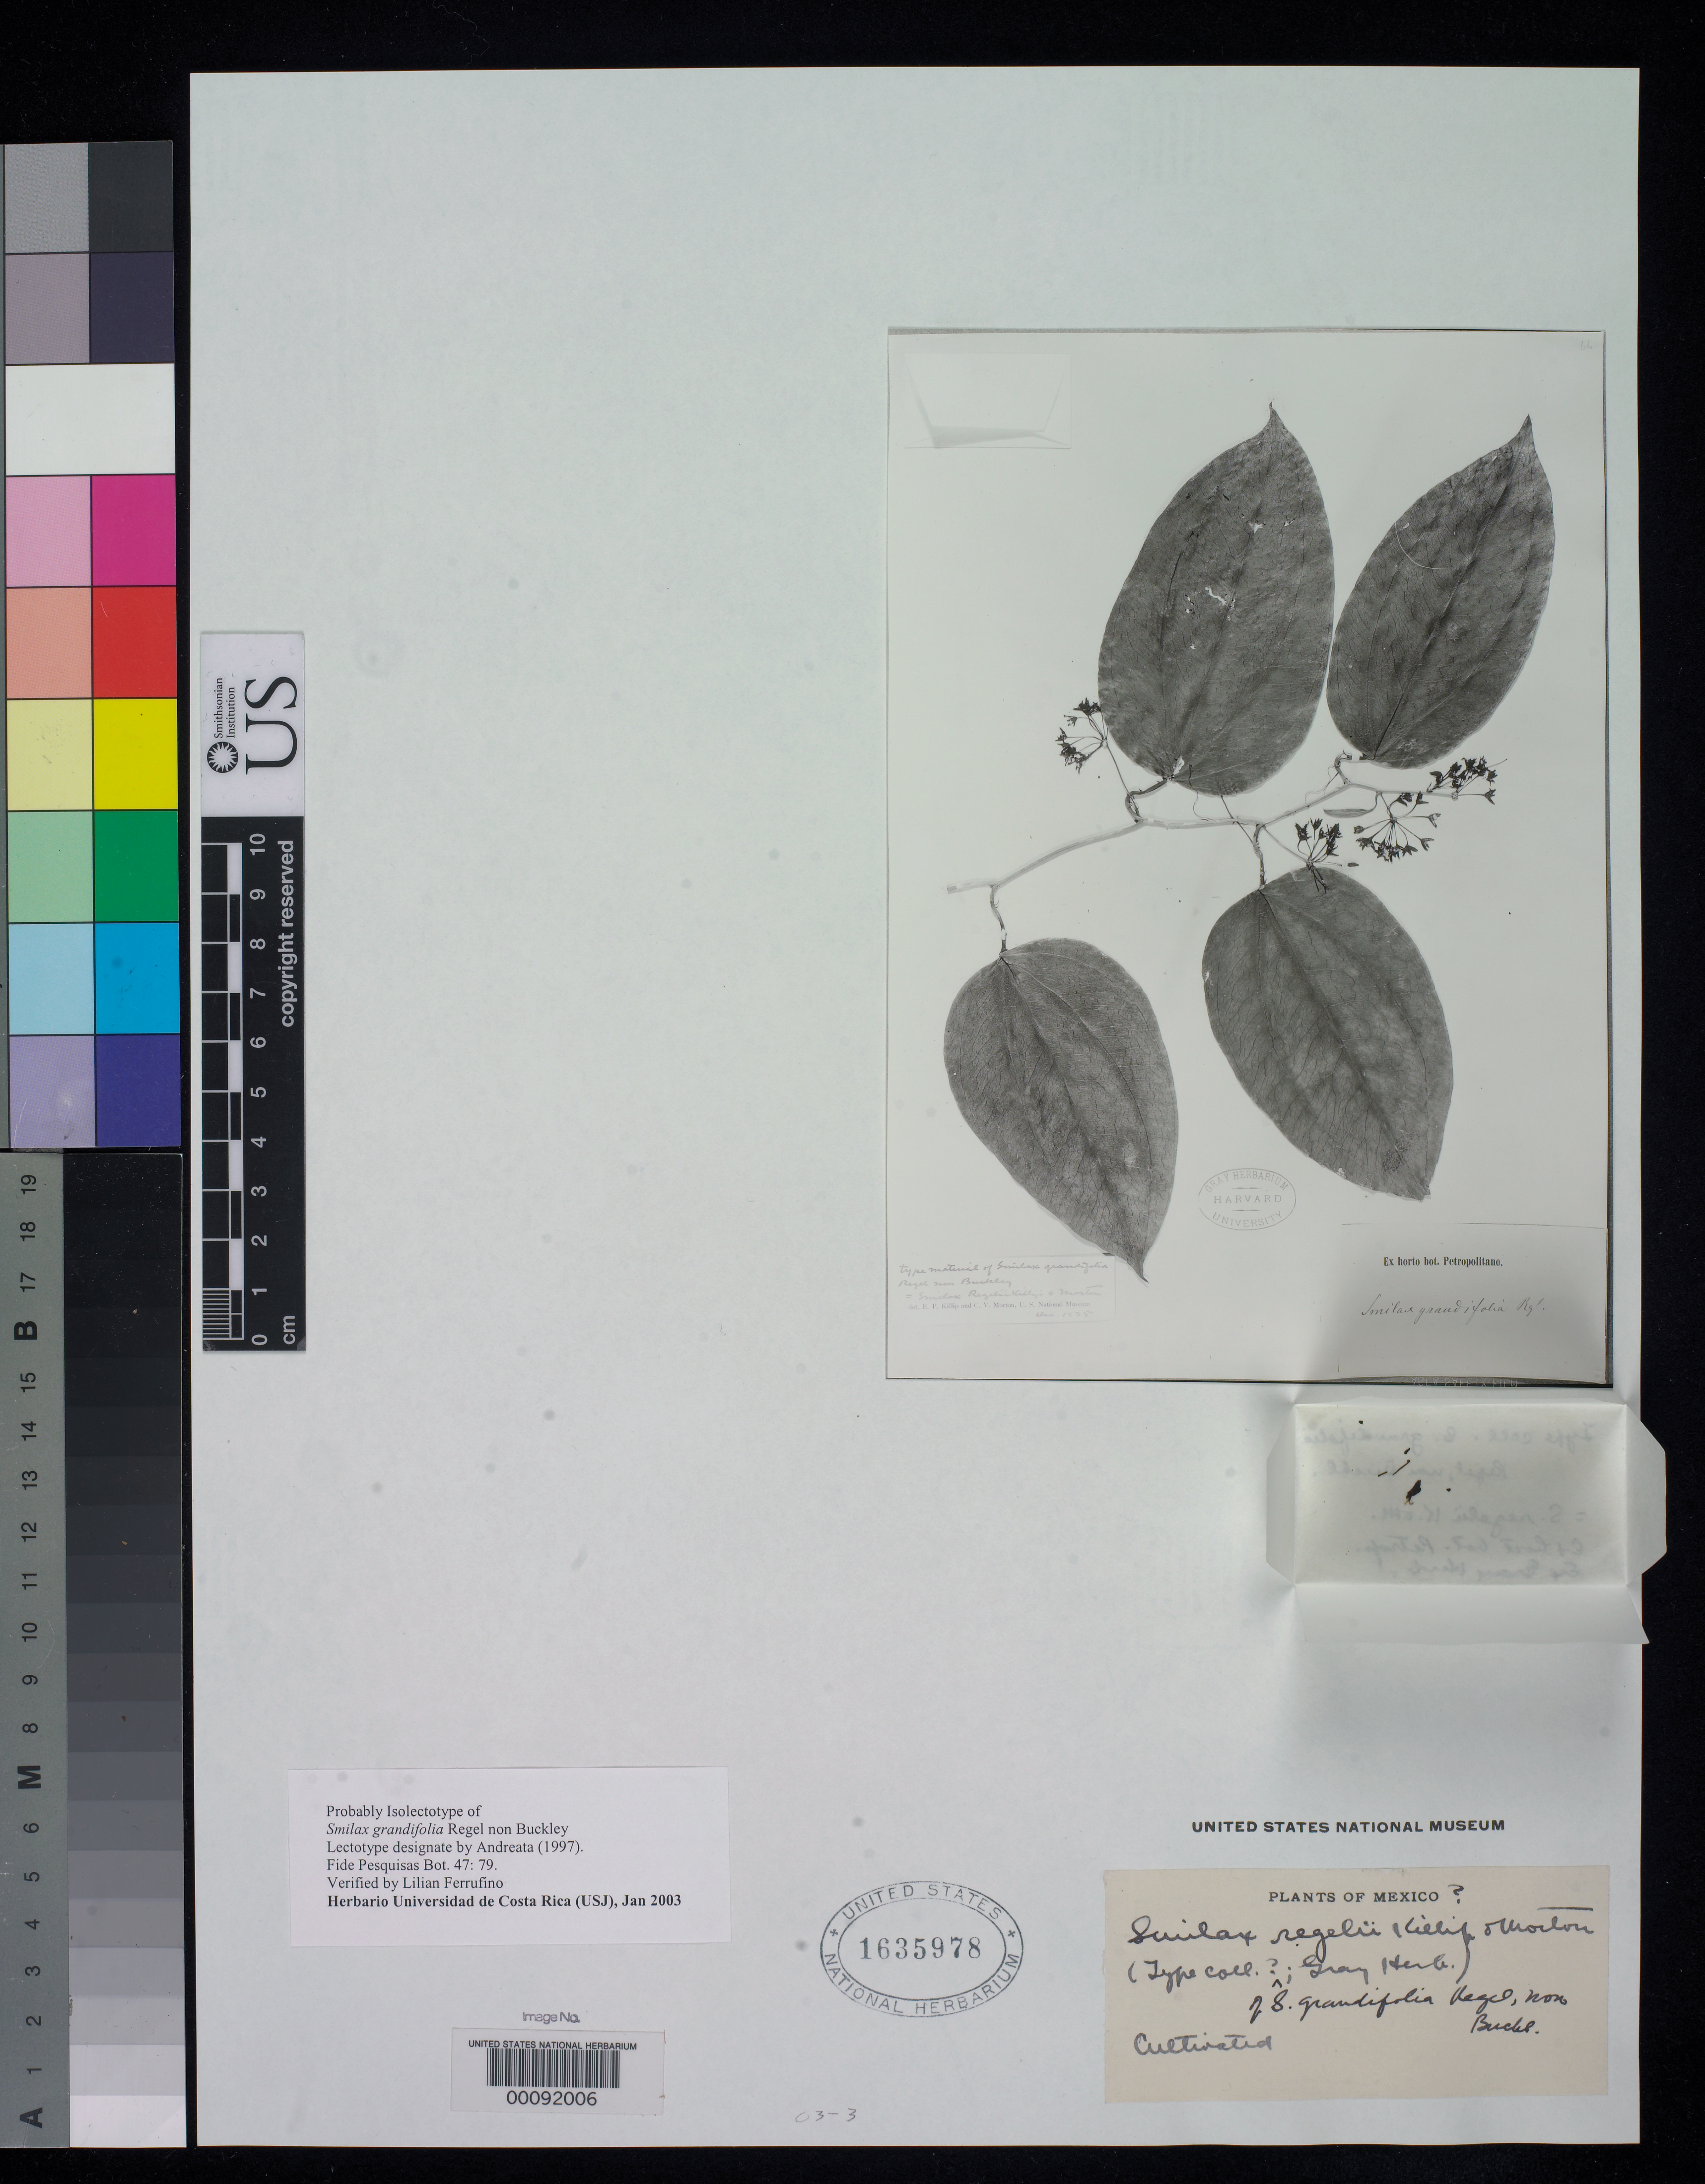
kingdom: Plantae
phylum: Tracheophyta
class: Liliopsida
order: Liliales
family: Smilacaceae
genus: Smilax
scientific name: Smilax grandifolia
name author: Regel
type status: Type Fragment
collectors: ex herb. Gray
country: Mexico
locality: E of Monserrat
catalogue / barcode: US 1635978